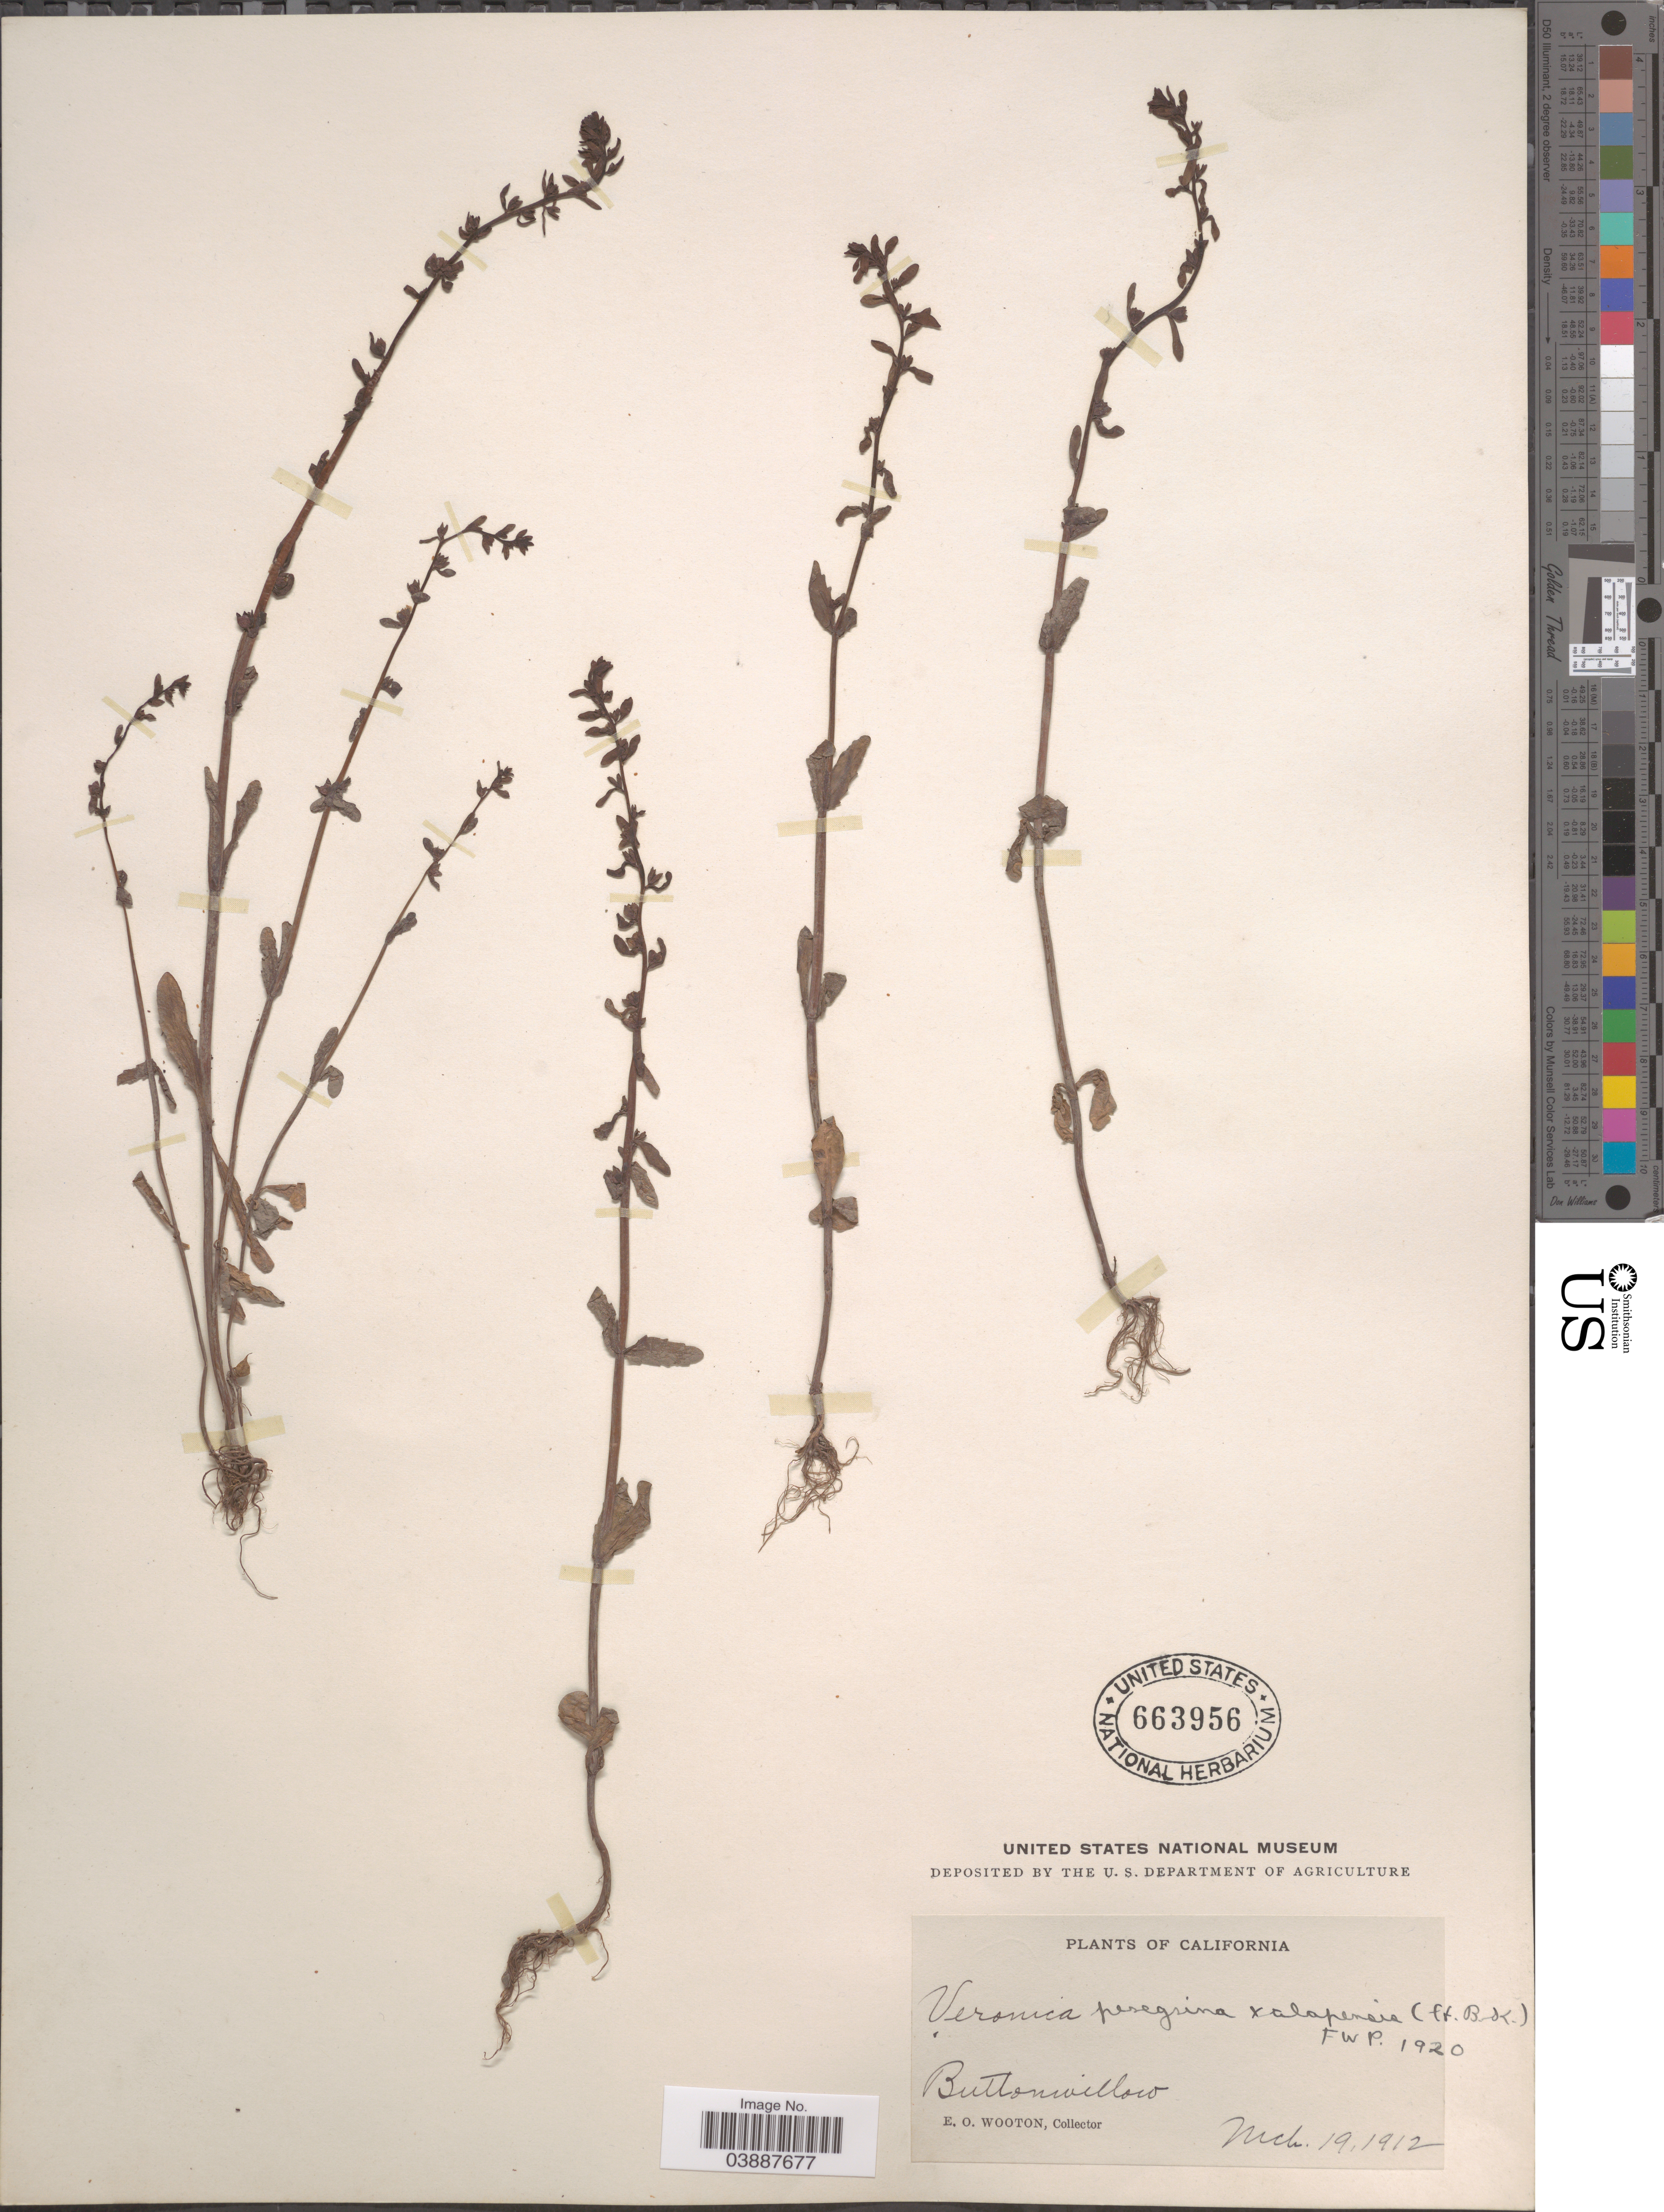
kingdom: Plantae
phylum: Tracheophyta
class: Magnoliopsida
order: Lamiales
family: Plantaginaceae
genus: Veronica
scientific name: Veronica peregrina var. xalapensis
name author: Kunth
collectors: E. O. Wooton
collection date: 1912-03-19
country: United States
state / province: California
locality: Buttonwillow.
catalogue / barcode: US 663956